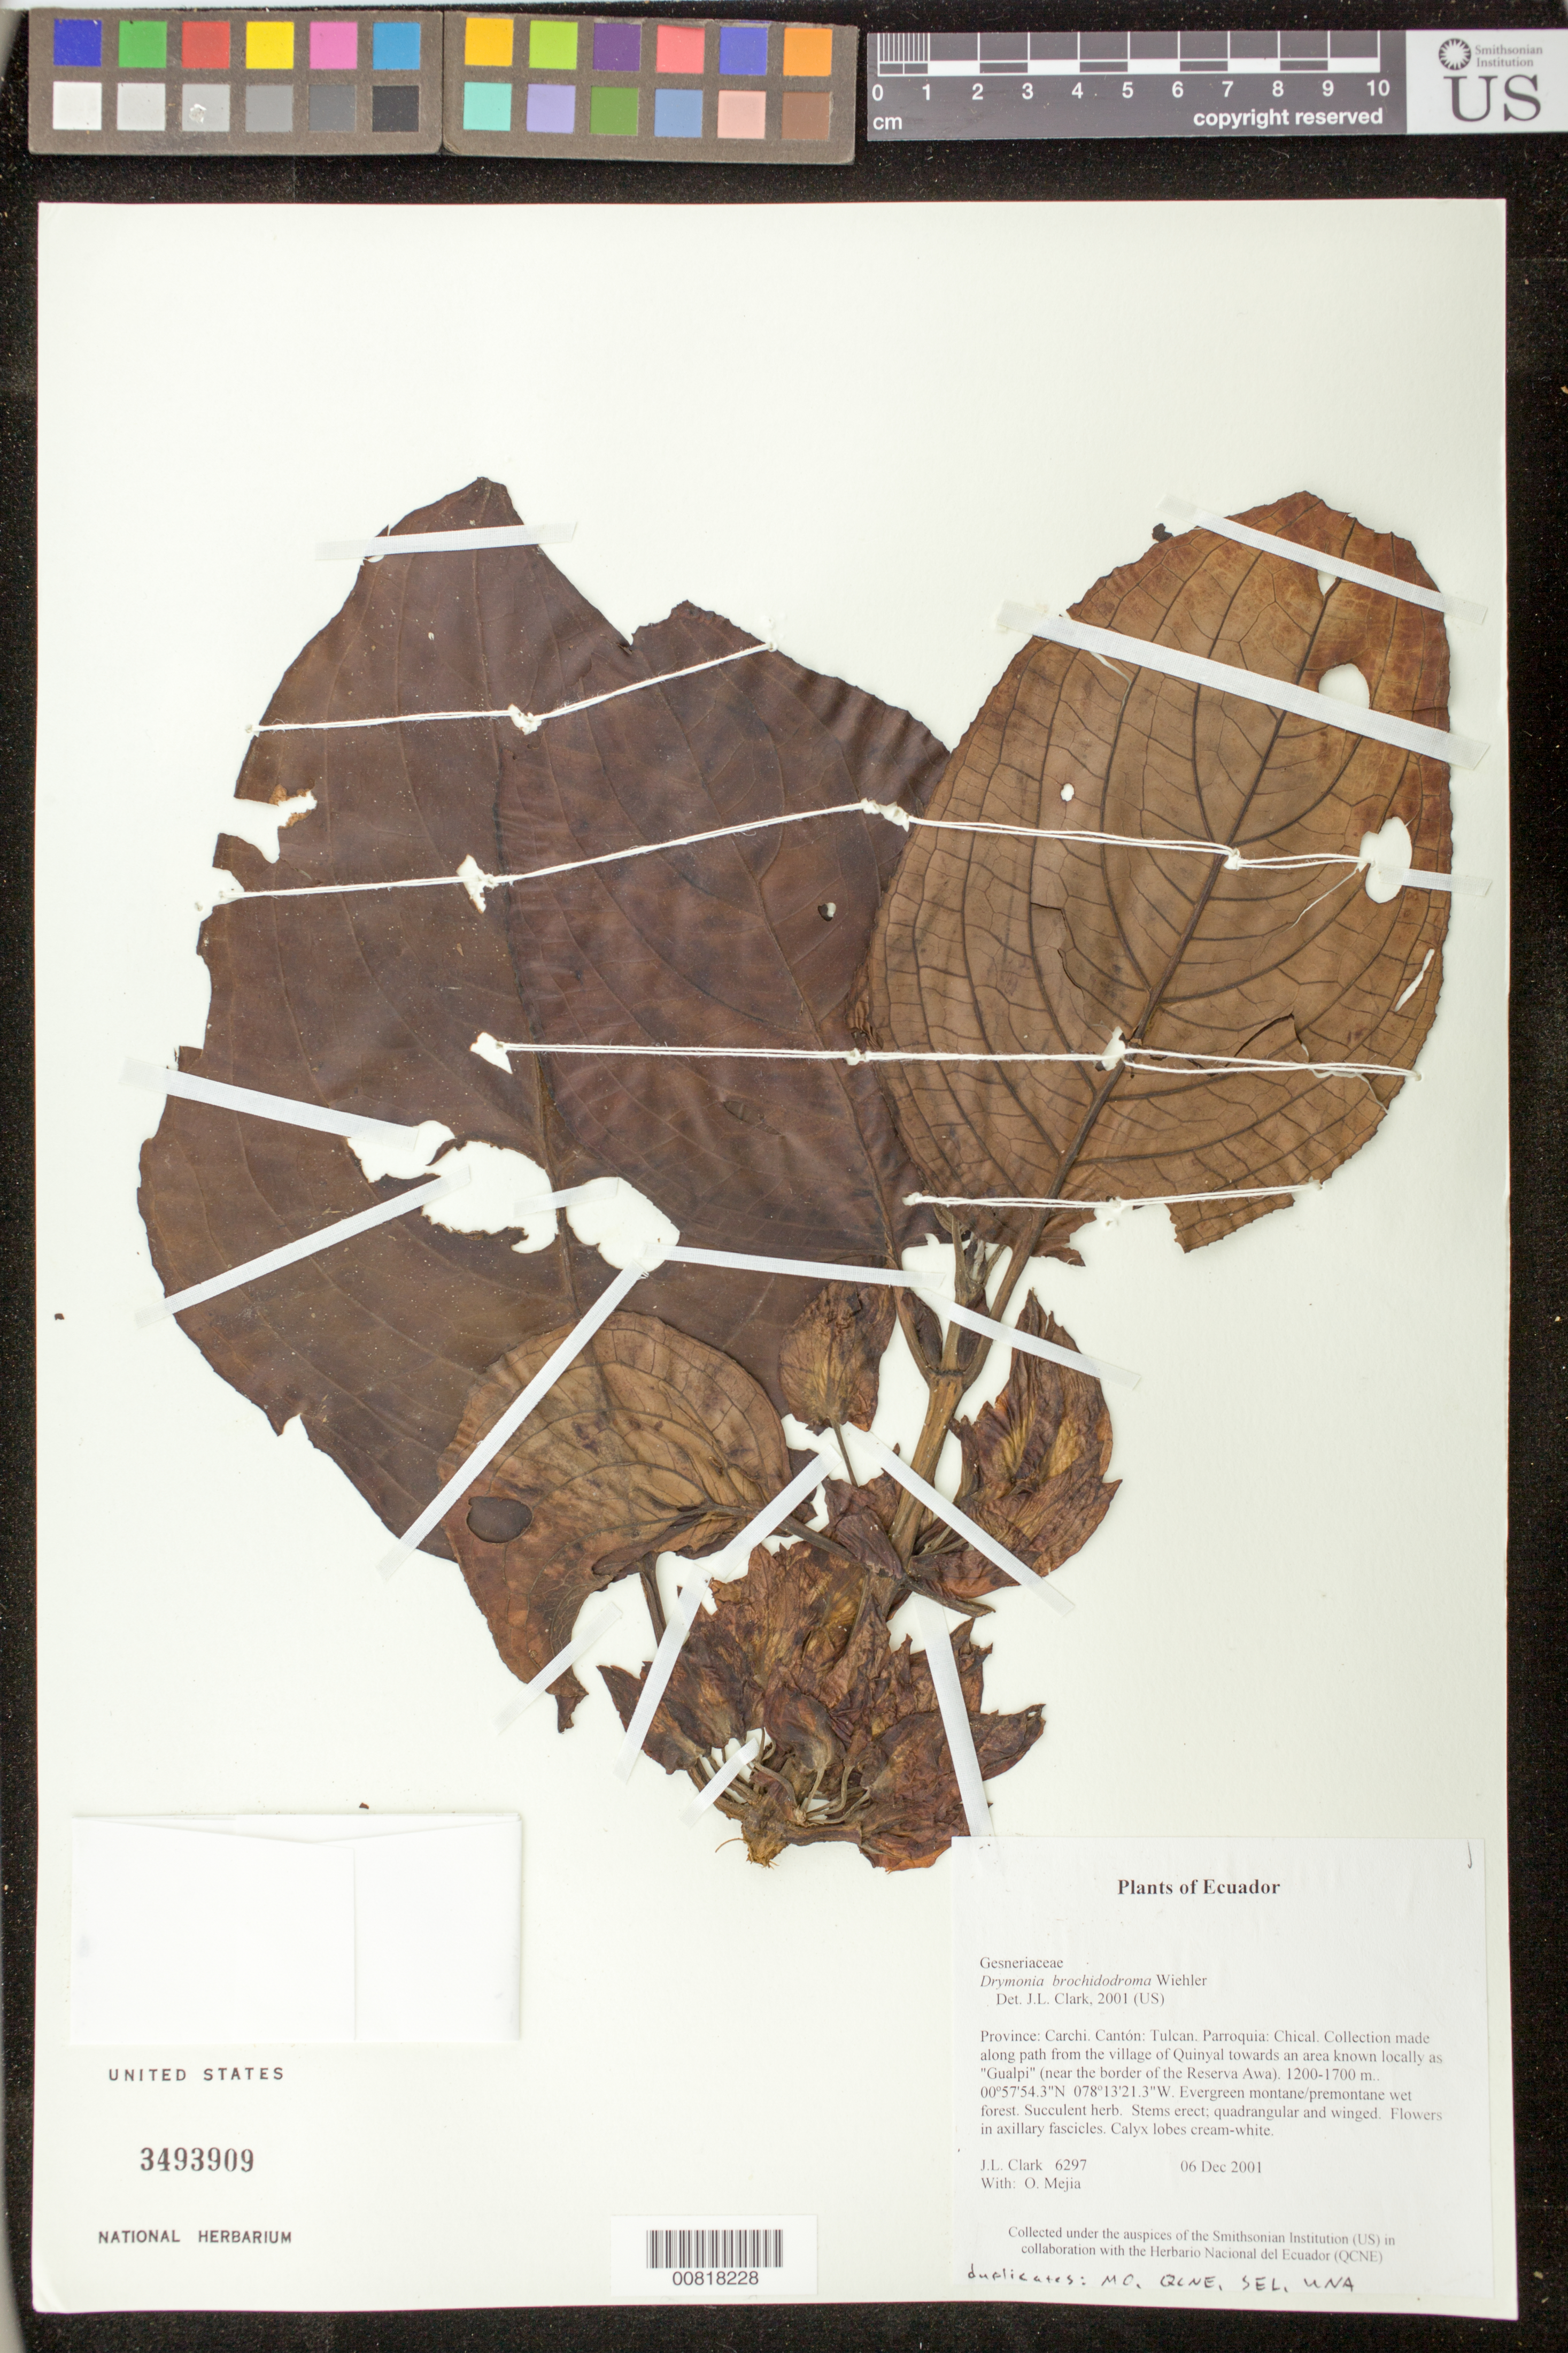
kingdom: Plantae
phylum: Tracheophyta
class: Magnoliopsida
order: Lamiales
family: Gesneriaceae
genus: Drymonia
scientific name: Drymonia quadrangulata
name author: Clavijo & J.L. Clark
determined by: Skog, Laurence E.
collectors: J. L. Clark & O. Mejia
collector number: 6297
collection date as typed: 06 Dec 2001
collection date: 2001-12-06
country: Ecuador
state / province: Carchi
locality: Tulcan. Parroquia: Chical. Collection made along path from the village of Quinyal towards an area known locally as "Gualpi" (near the border of the Reserva Awa).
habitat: Evergreen montane/premontane wet forest.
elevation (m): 1200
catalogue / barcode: US 3493909